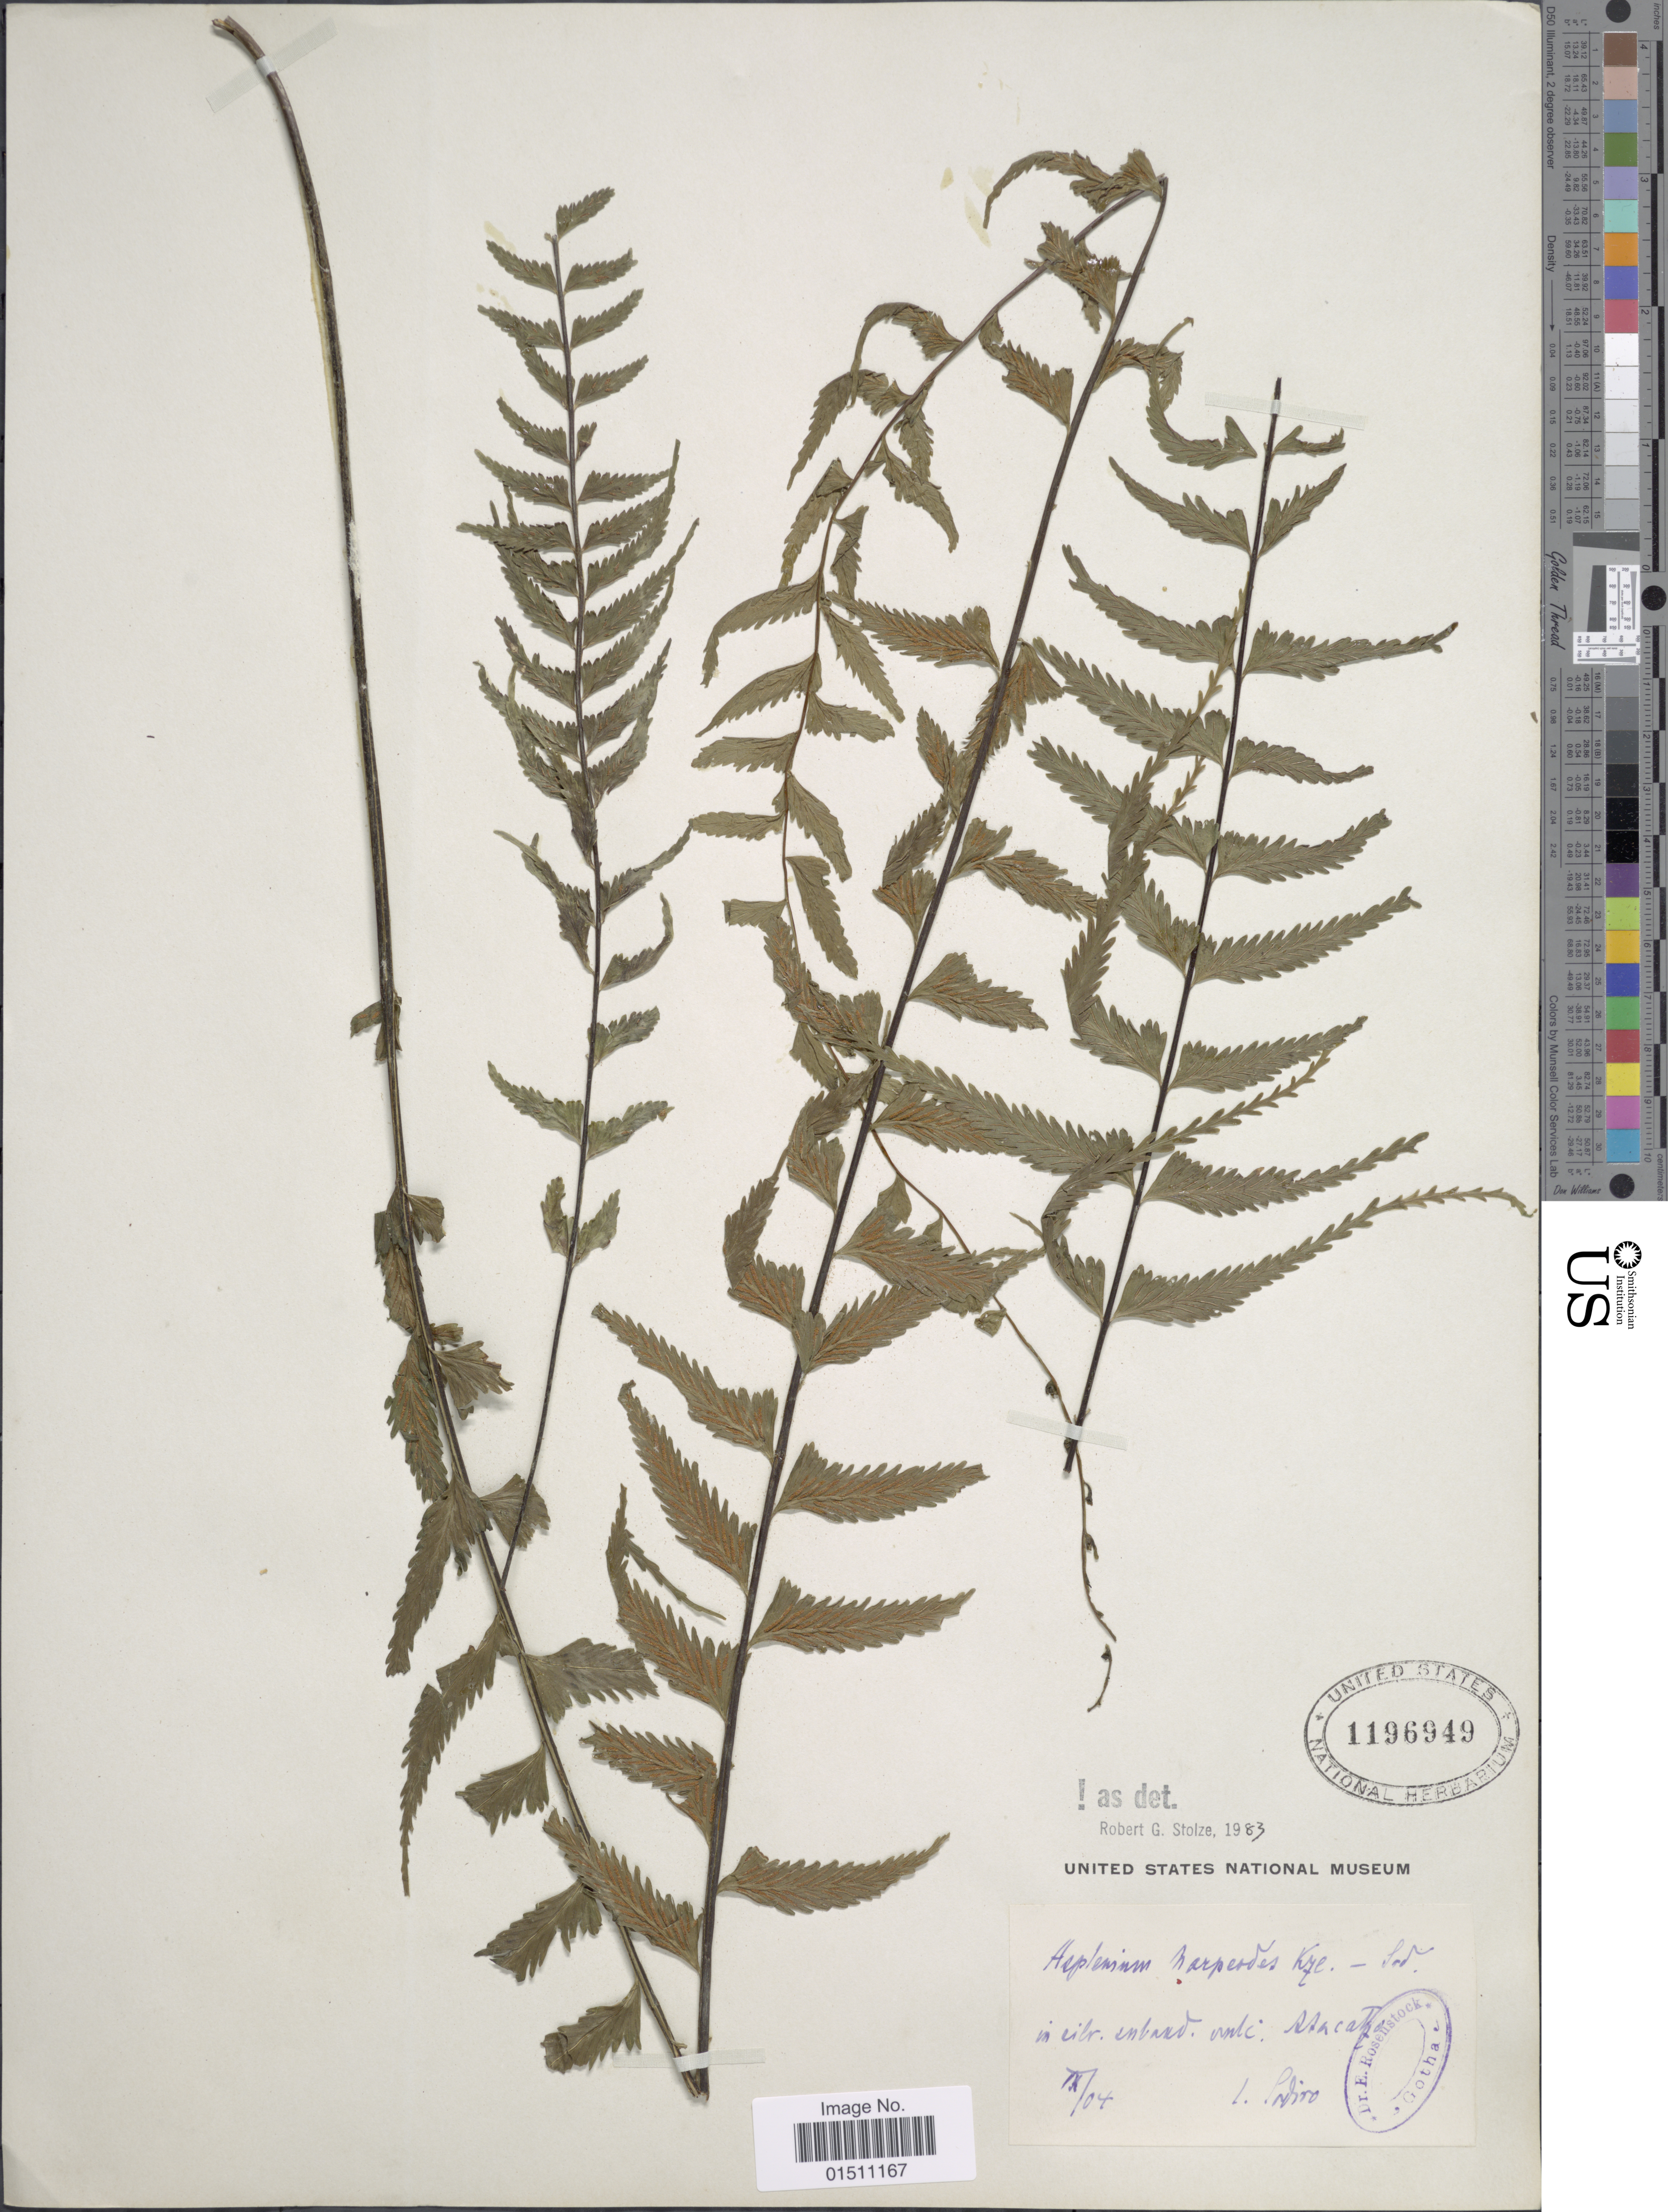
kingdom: Plantae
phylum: Tracheophyta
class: Polypodiopsida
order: Polypodiales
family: Aspleniaceae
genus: Asplenium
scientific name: Asplenium harpeodes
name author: Kunze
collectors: Sodiro, --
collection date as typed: Transcribed d/m/y: /9/4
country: Ecuador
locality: In sylv. suband. vulc. Atacazo.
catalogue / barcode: US 1196949